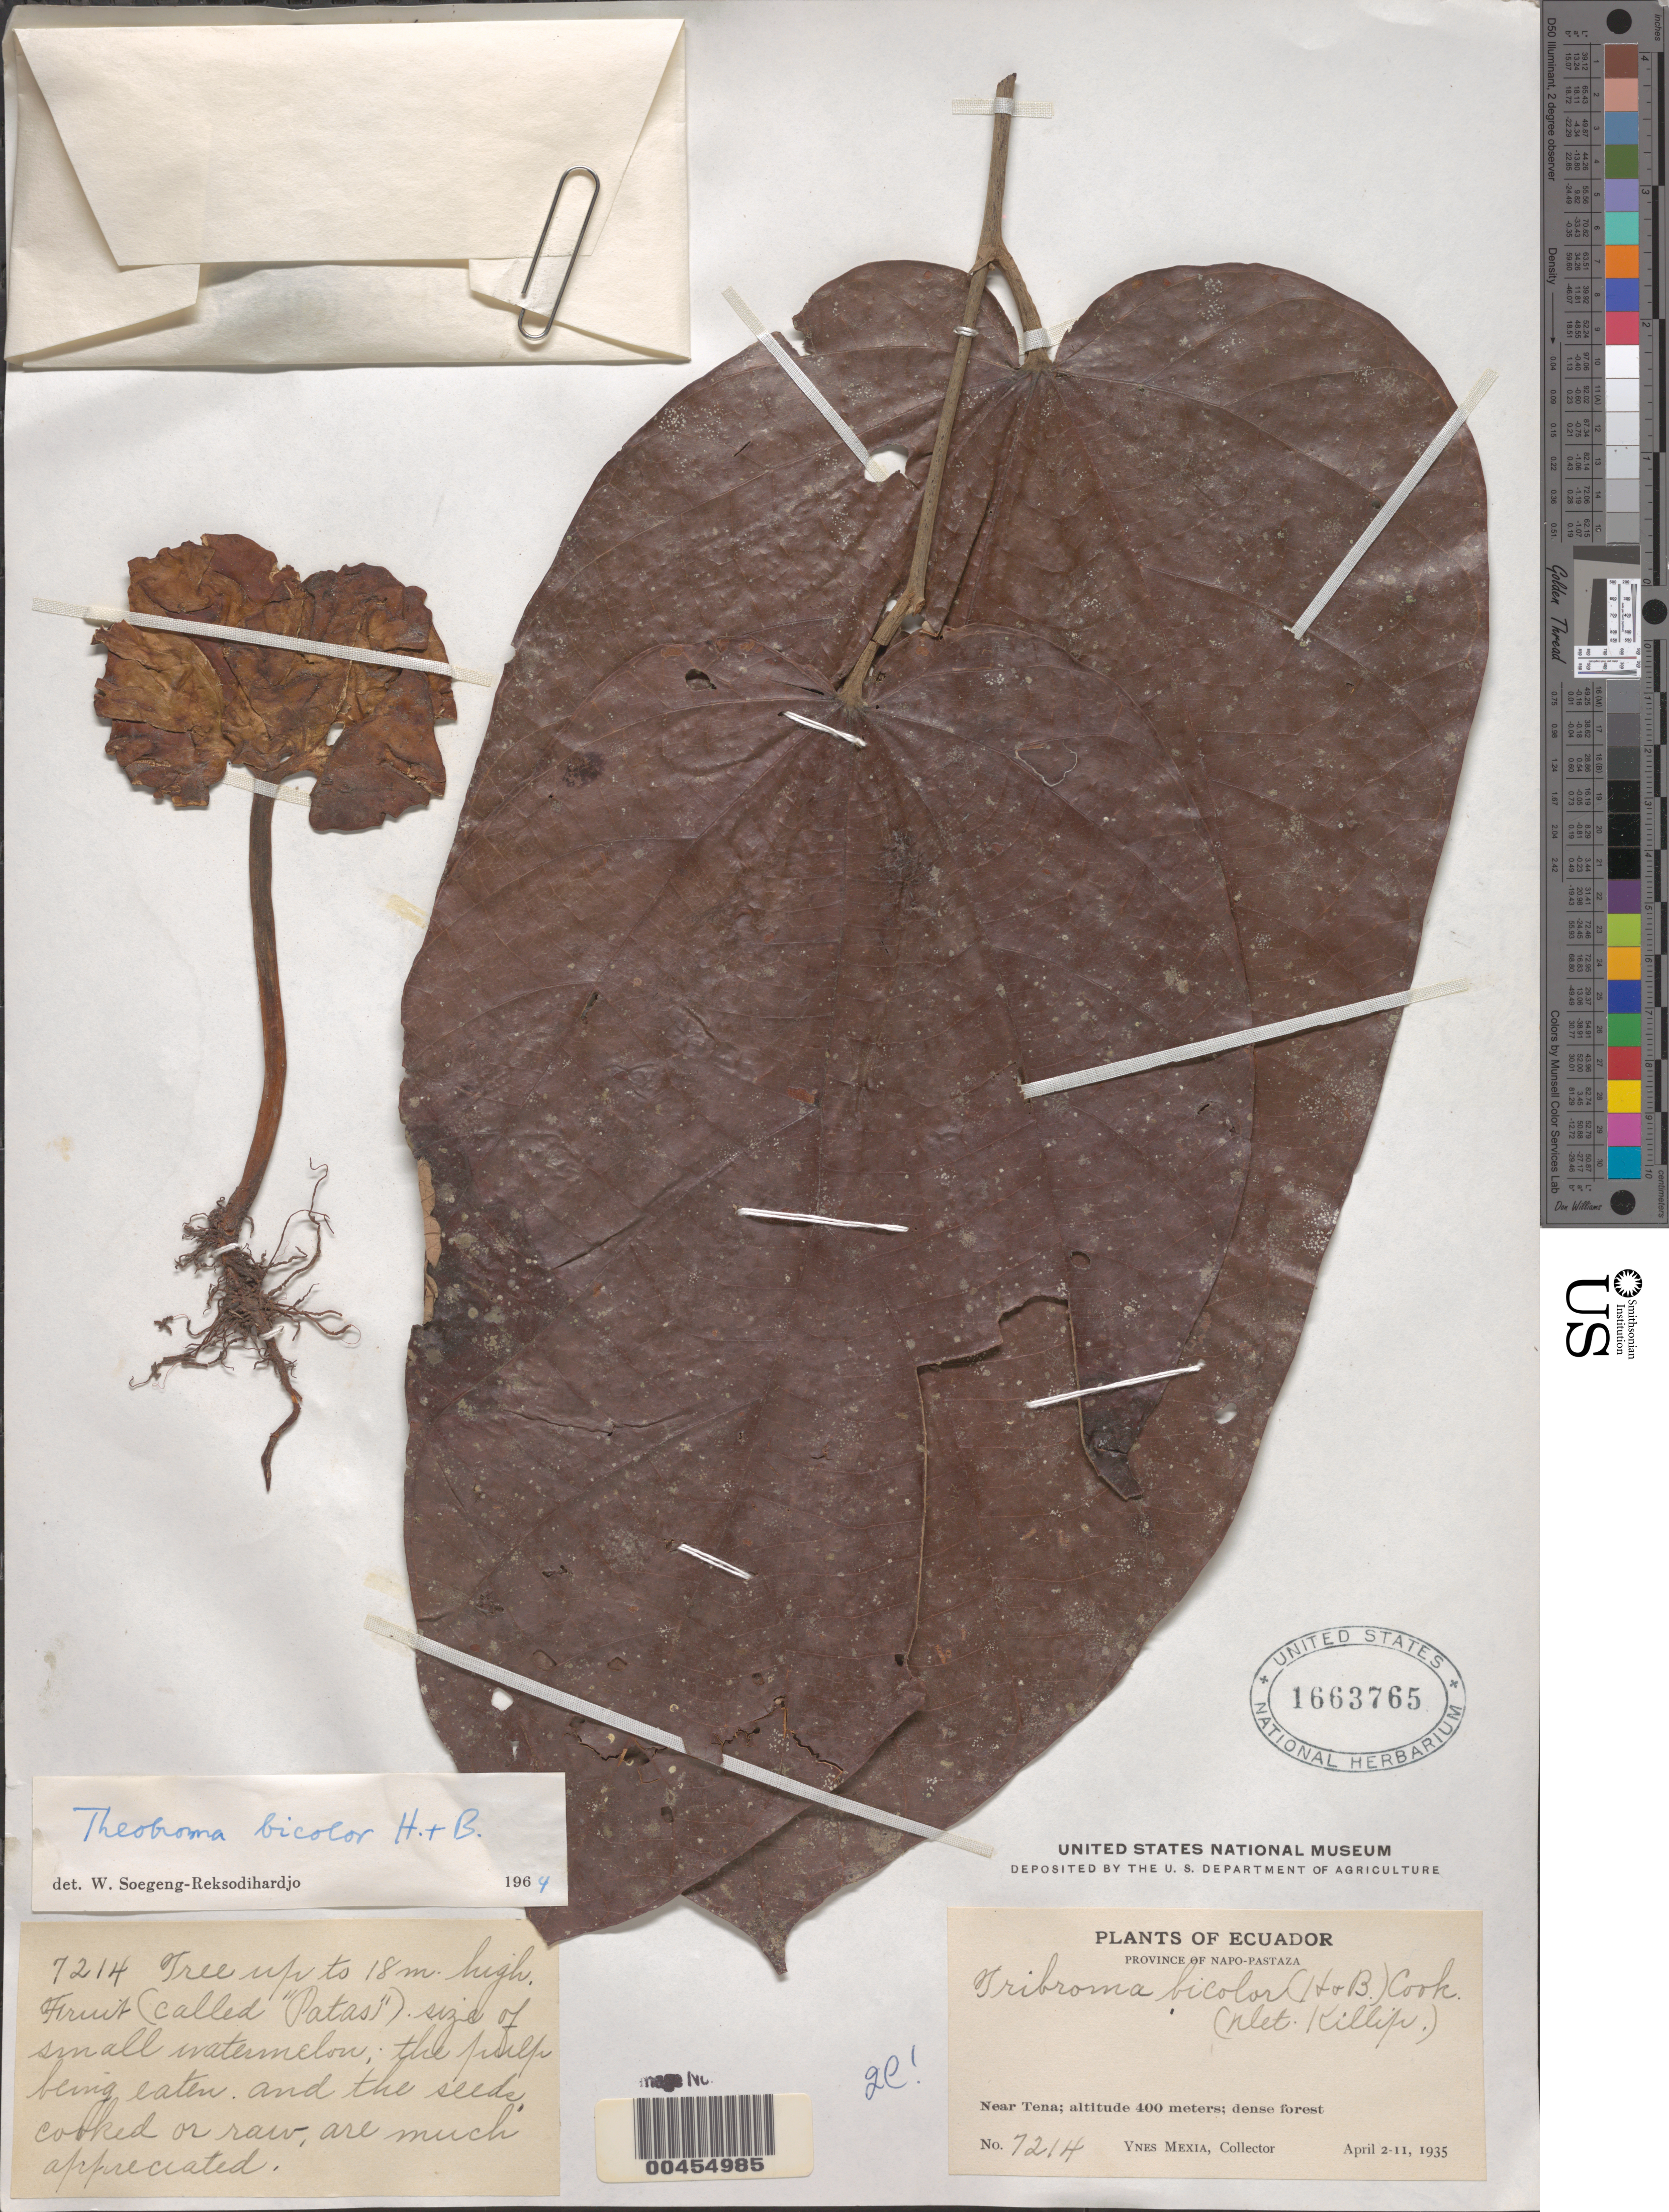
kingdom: Plantae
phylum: Tracheophyta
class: Magnoliopsida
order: Malvales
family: Malvaceae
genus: Theobroma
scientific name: Theobroma bicolor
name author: Bonpl.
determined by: Dorr, L. J., (BOT), Smithsonian Institution - National Museum of Natural History (UNITED STATES)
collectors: Y. Mexia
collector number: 7214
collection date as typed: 02 Apr 1935 to 11 Apr 1935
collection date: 1935-04-02/1935-04-11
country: Ecuador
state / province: Napo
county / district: Tena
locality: Near Tena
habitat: dense forest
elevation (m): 400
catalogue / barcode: US 1663765